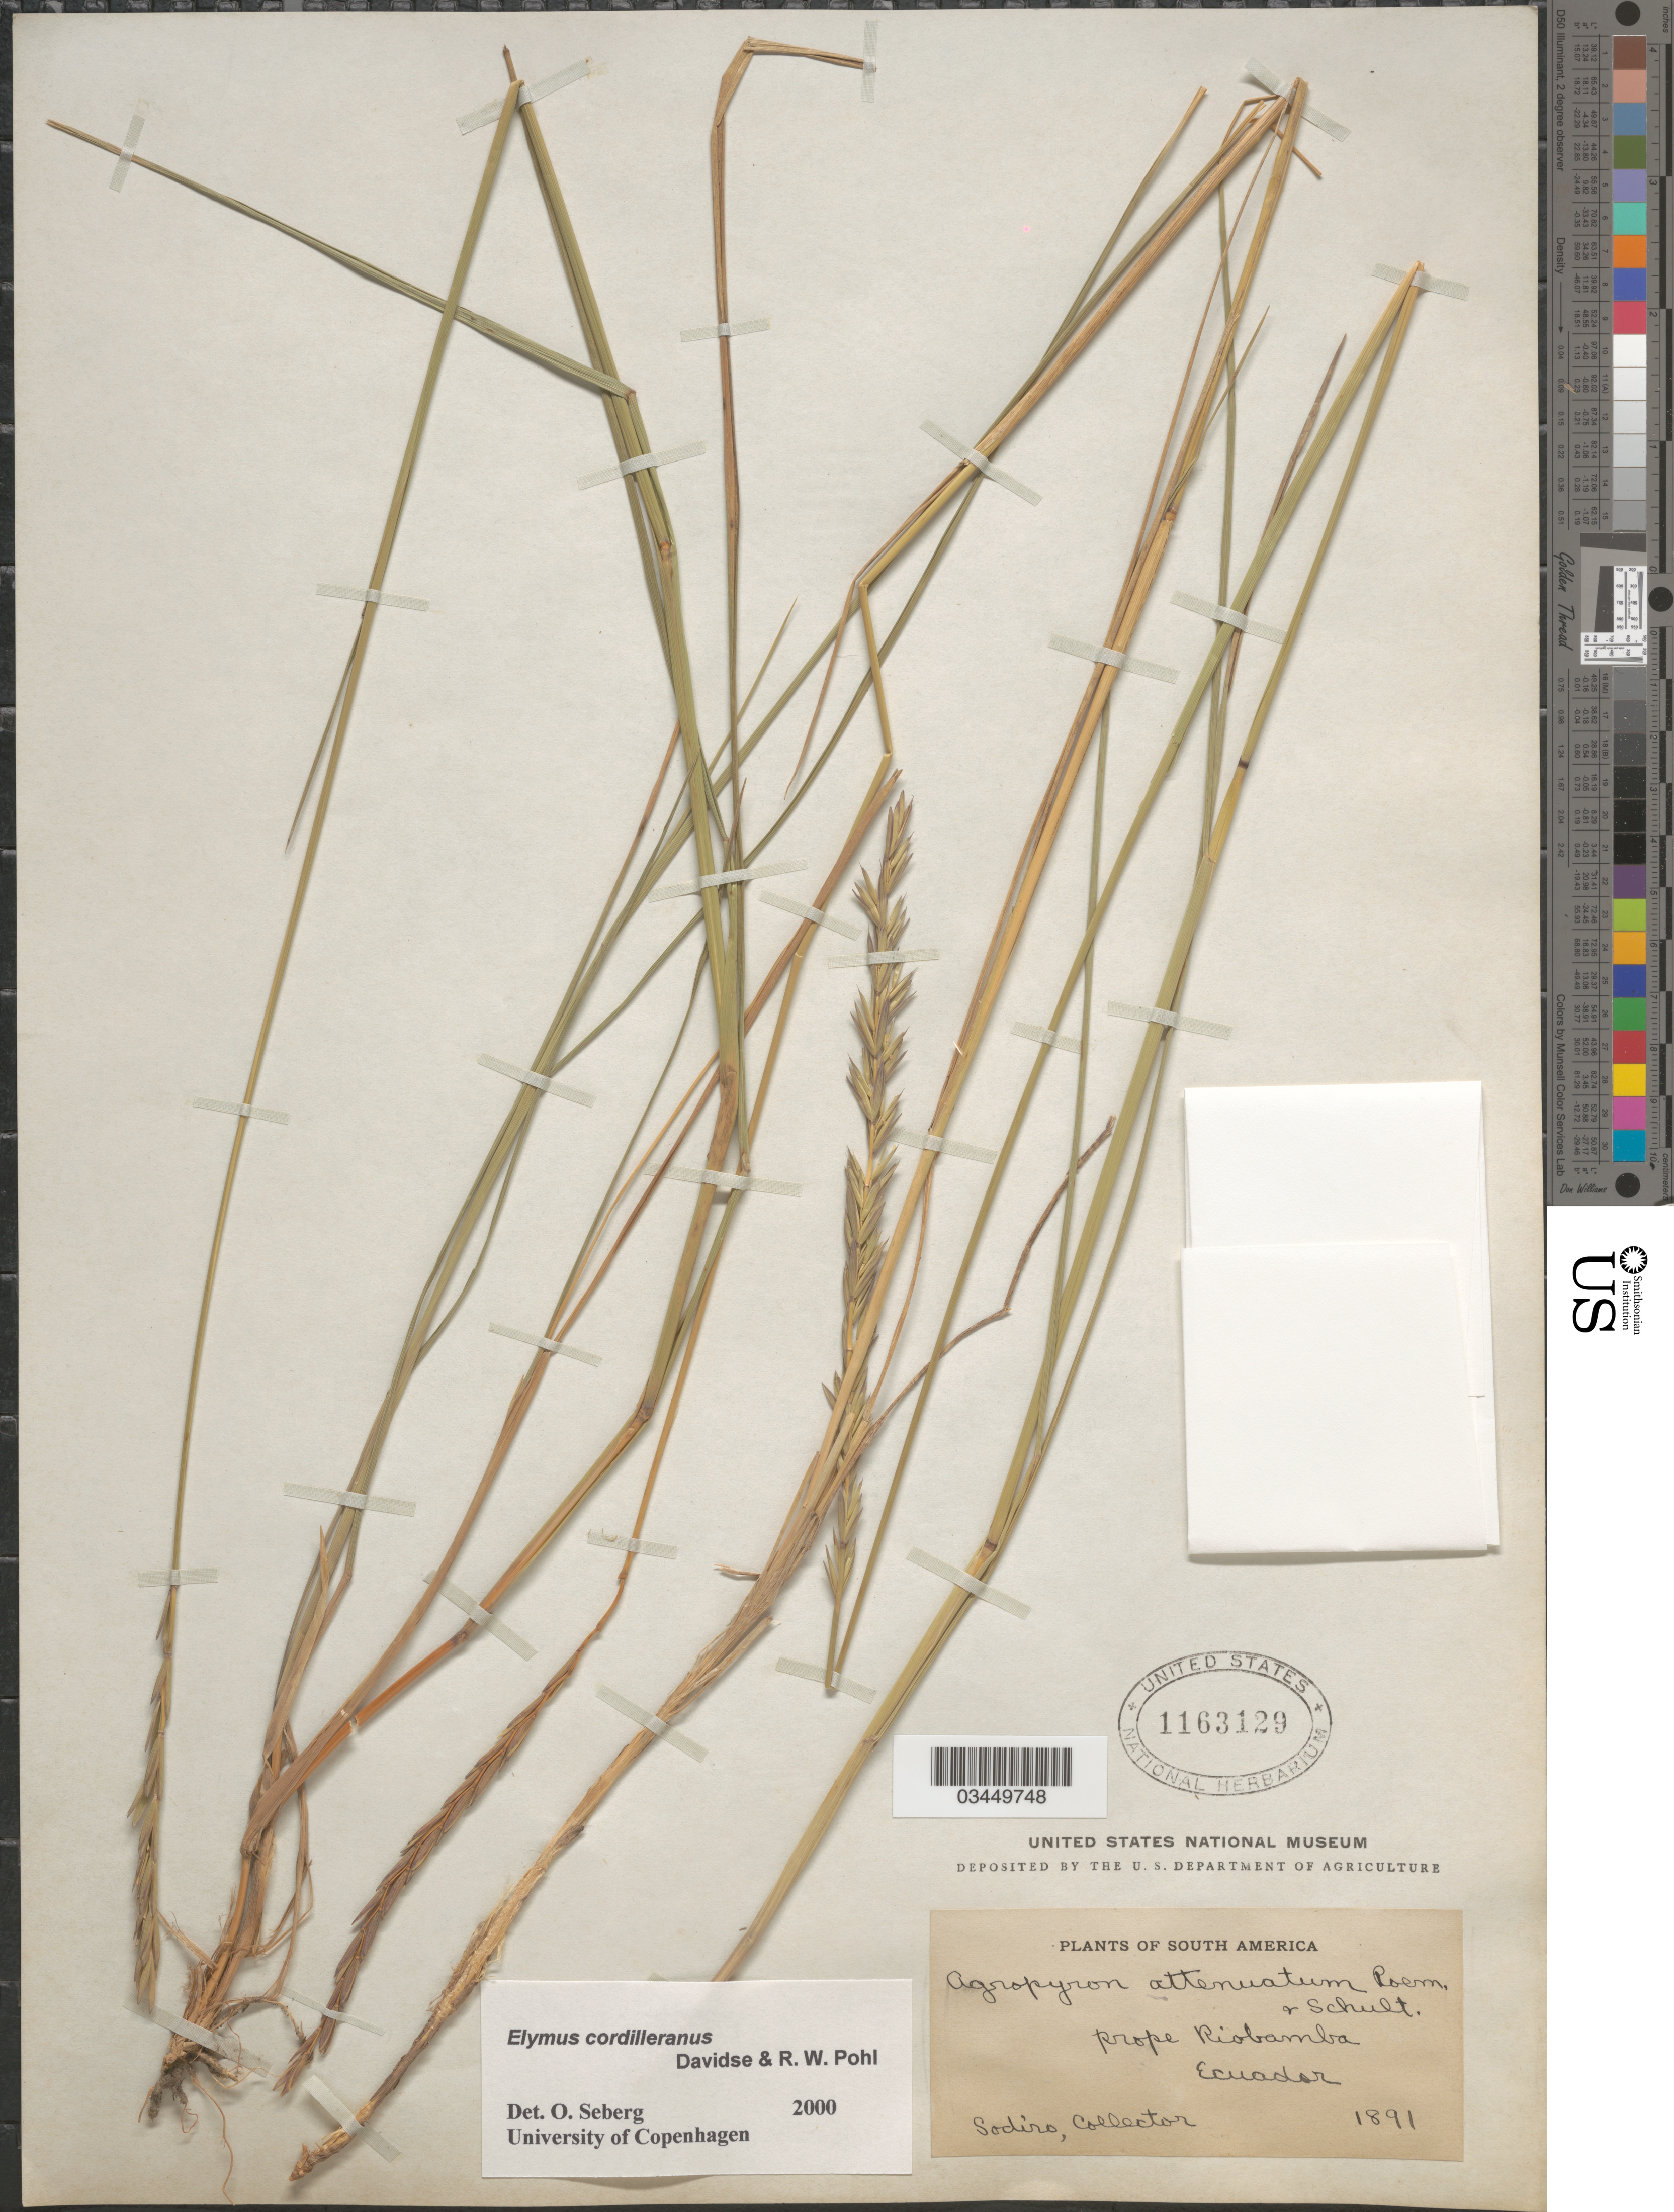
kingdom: Plantae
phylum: Tracheophyta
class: Liliopsida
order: Poales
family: Poaceae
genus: Elymus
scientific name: Elymus cordilleranus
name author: Davidse & R.W. Pohl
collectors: Sodiro, --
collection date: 1891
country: Ecuador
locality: Prope Riobamba.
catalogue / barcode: US 1163129